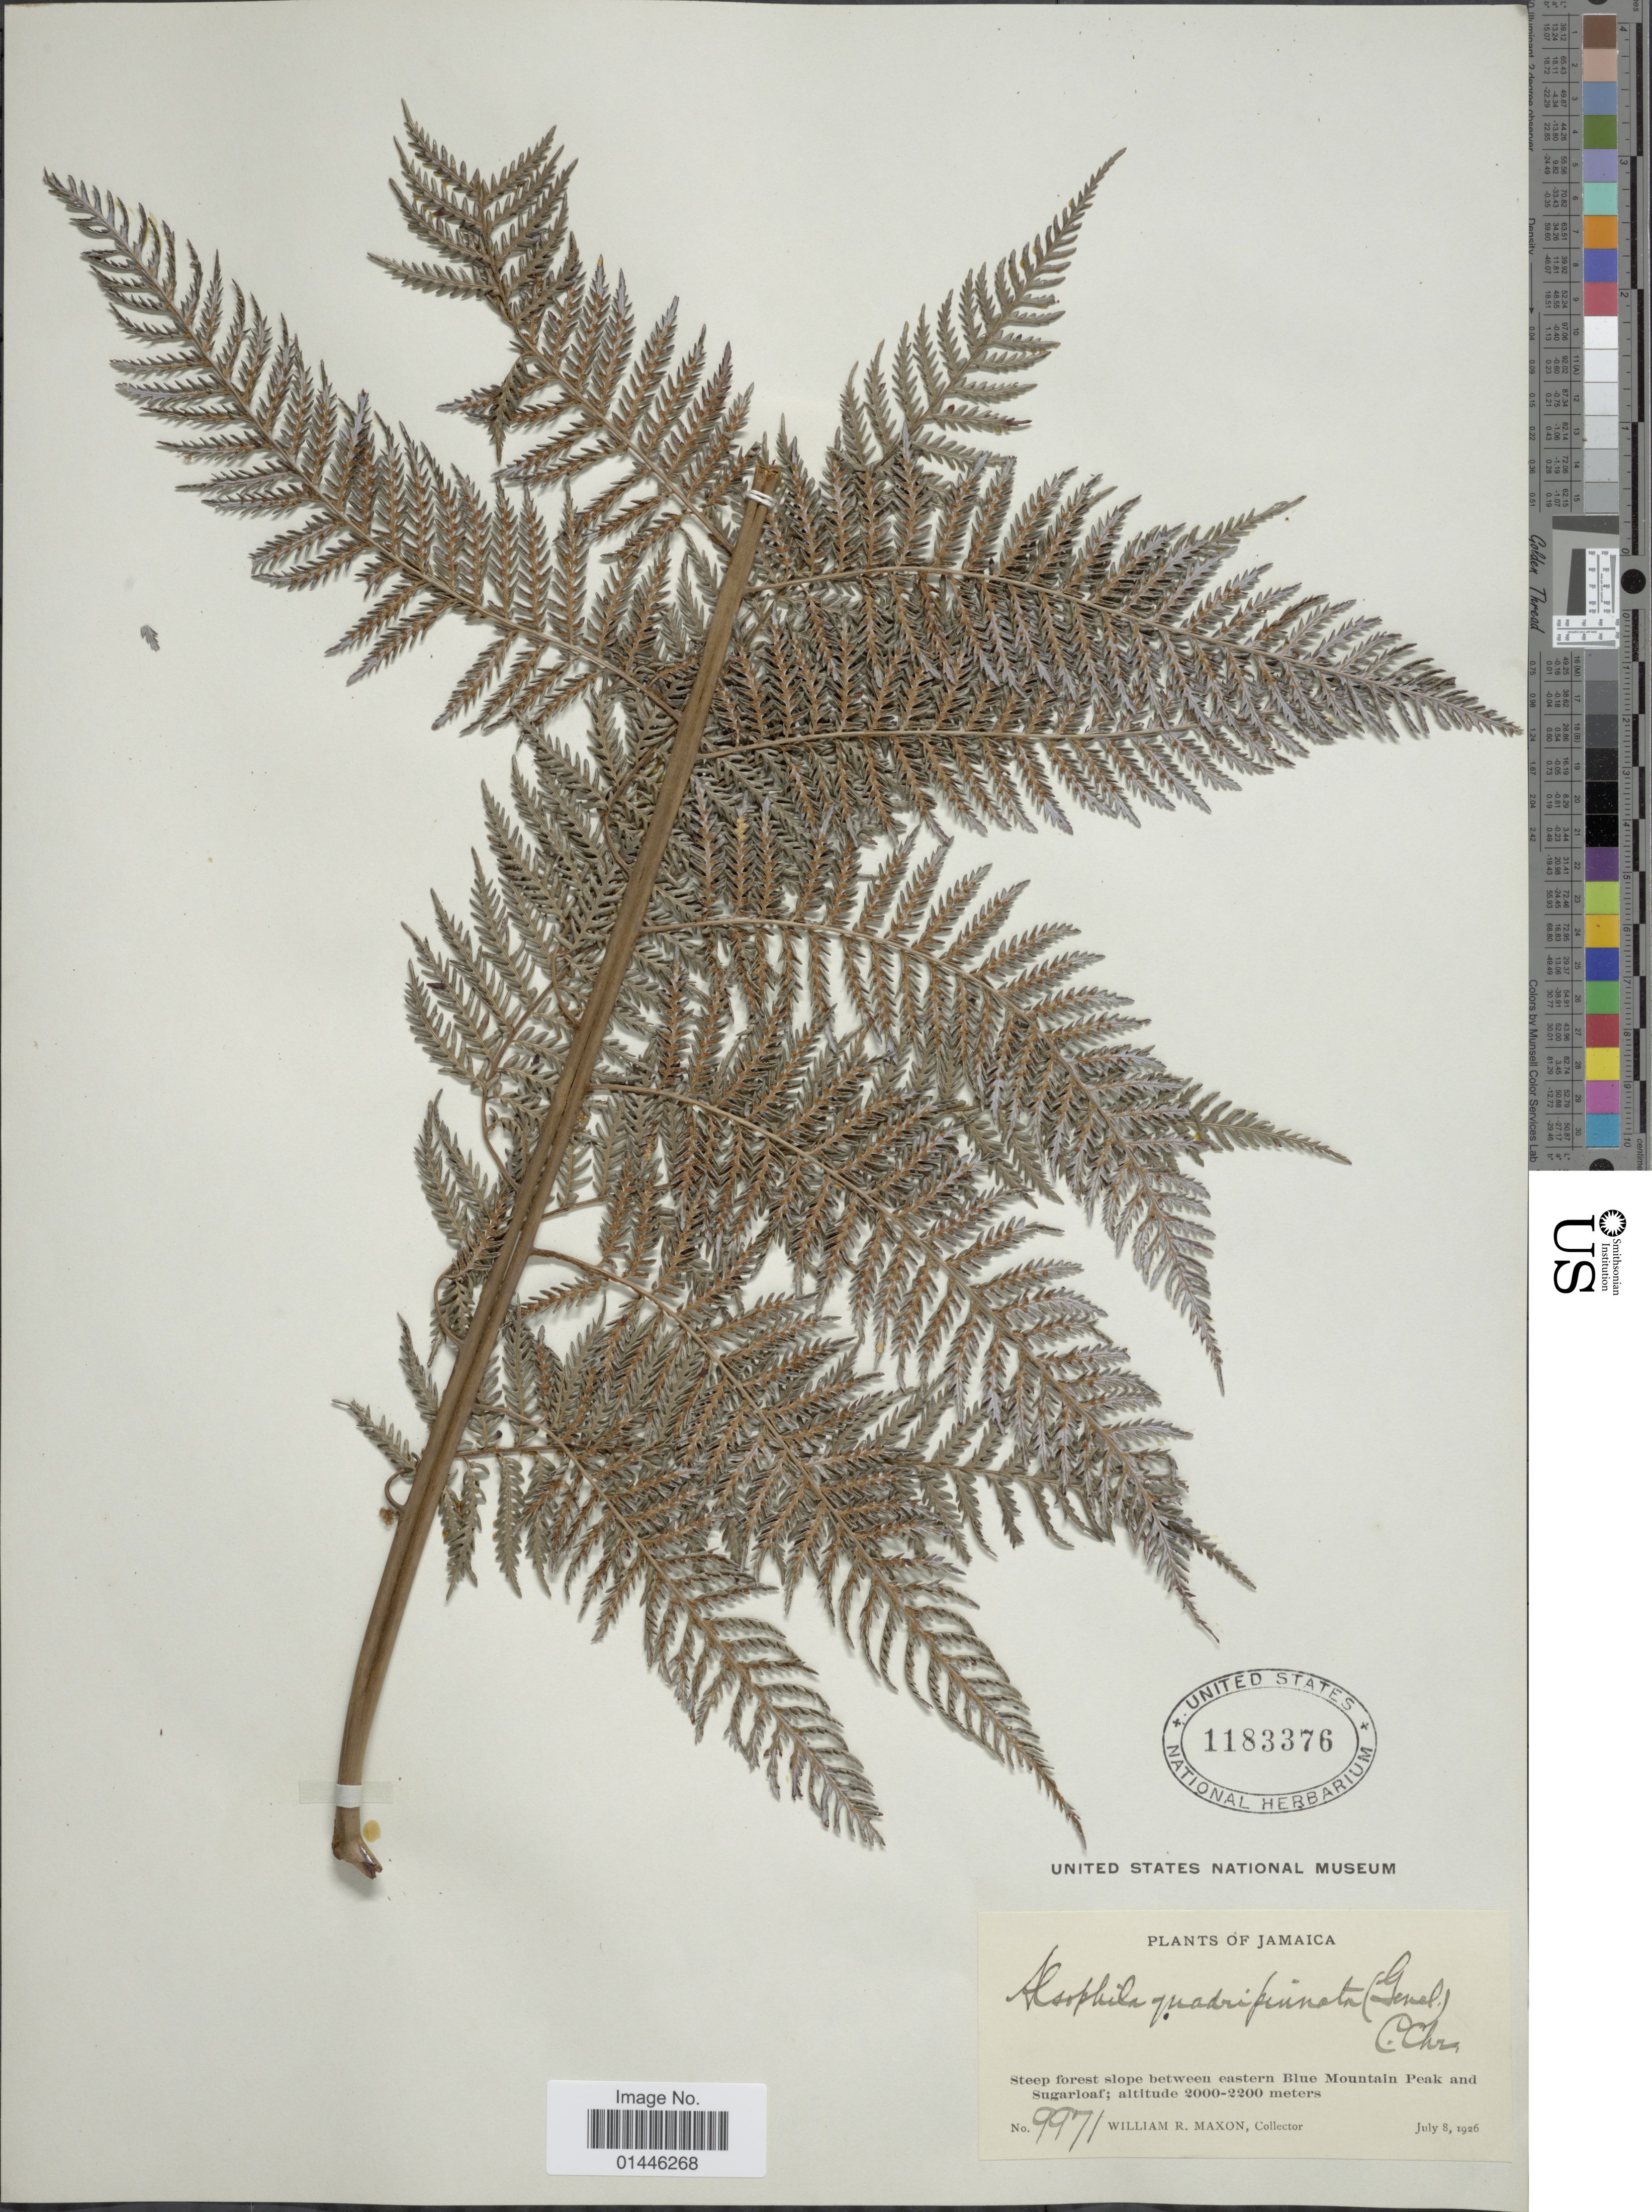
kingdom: Plantae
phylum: Tracheophyta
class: Polypodiopsida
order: Cyatheales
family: Dicksoniaceae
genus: Lophosoria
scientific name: Lophosoria quadripinnata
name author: (J.F. Gmel.) C. Chr.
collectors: W. R. Maxon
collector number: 9971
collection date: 1926-07-08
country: Jamaica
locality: Slope between eastern Blue Mountain Peak and Sugarloaf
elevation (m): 2000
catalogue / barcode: US 1183376